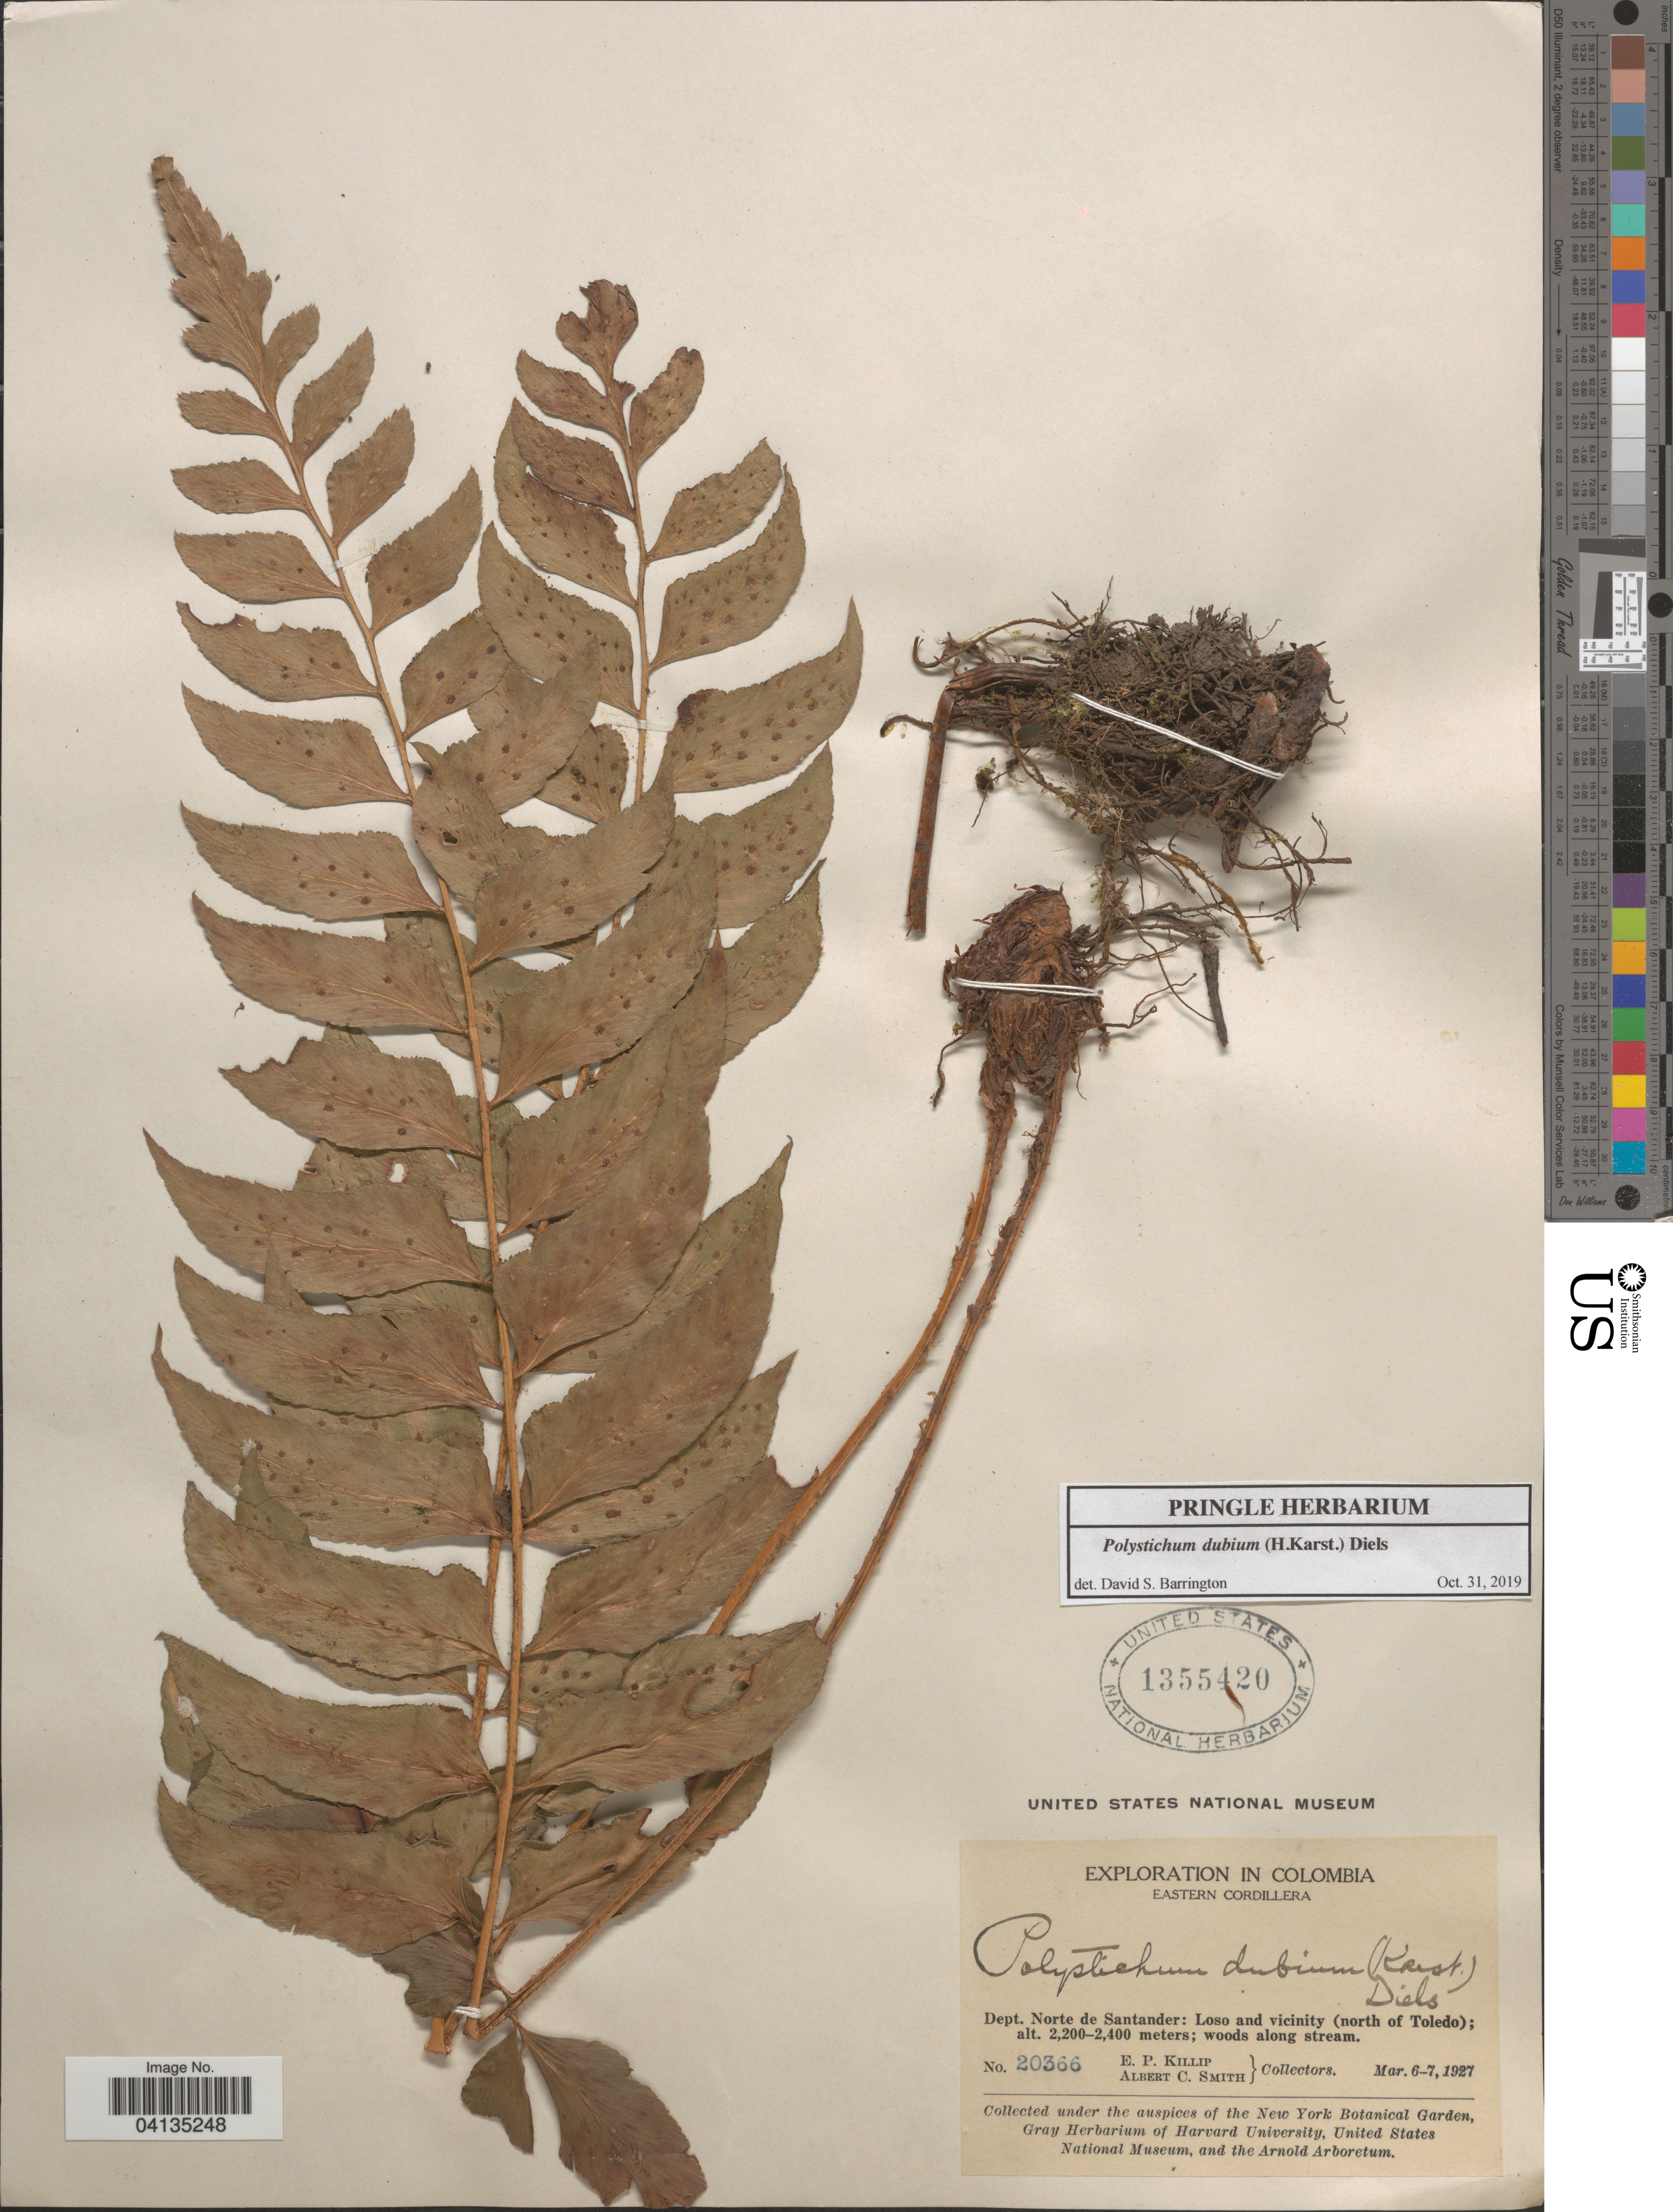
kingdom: Plantae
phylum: Tracheophyta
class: Polypodiopsida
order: Polypodiales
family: Dryopteridaceae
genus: Polystichum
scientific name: Polystichum dubium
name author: (H. Karst.) Diels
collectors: E. P. Killip & A. C. Smith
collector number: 20366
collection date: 1927-03-06/1927-03-07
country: Colombia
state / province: Norte de Santander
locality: Exploration in Colombia. Eastern Cordillera. Dept. Norte de Santander: Loso and vicinity (north of Toledo).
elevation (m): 2200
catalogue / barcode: US 1355420